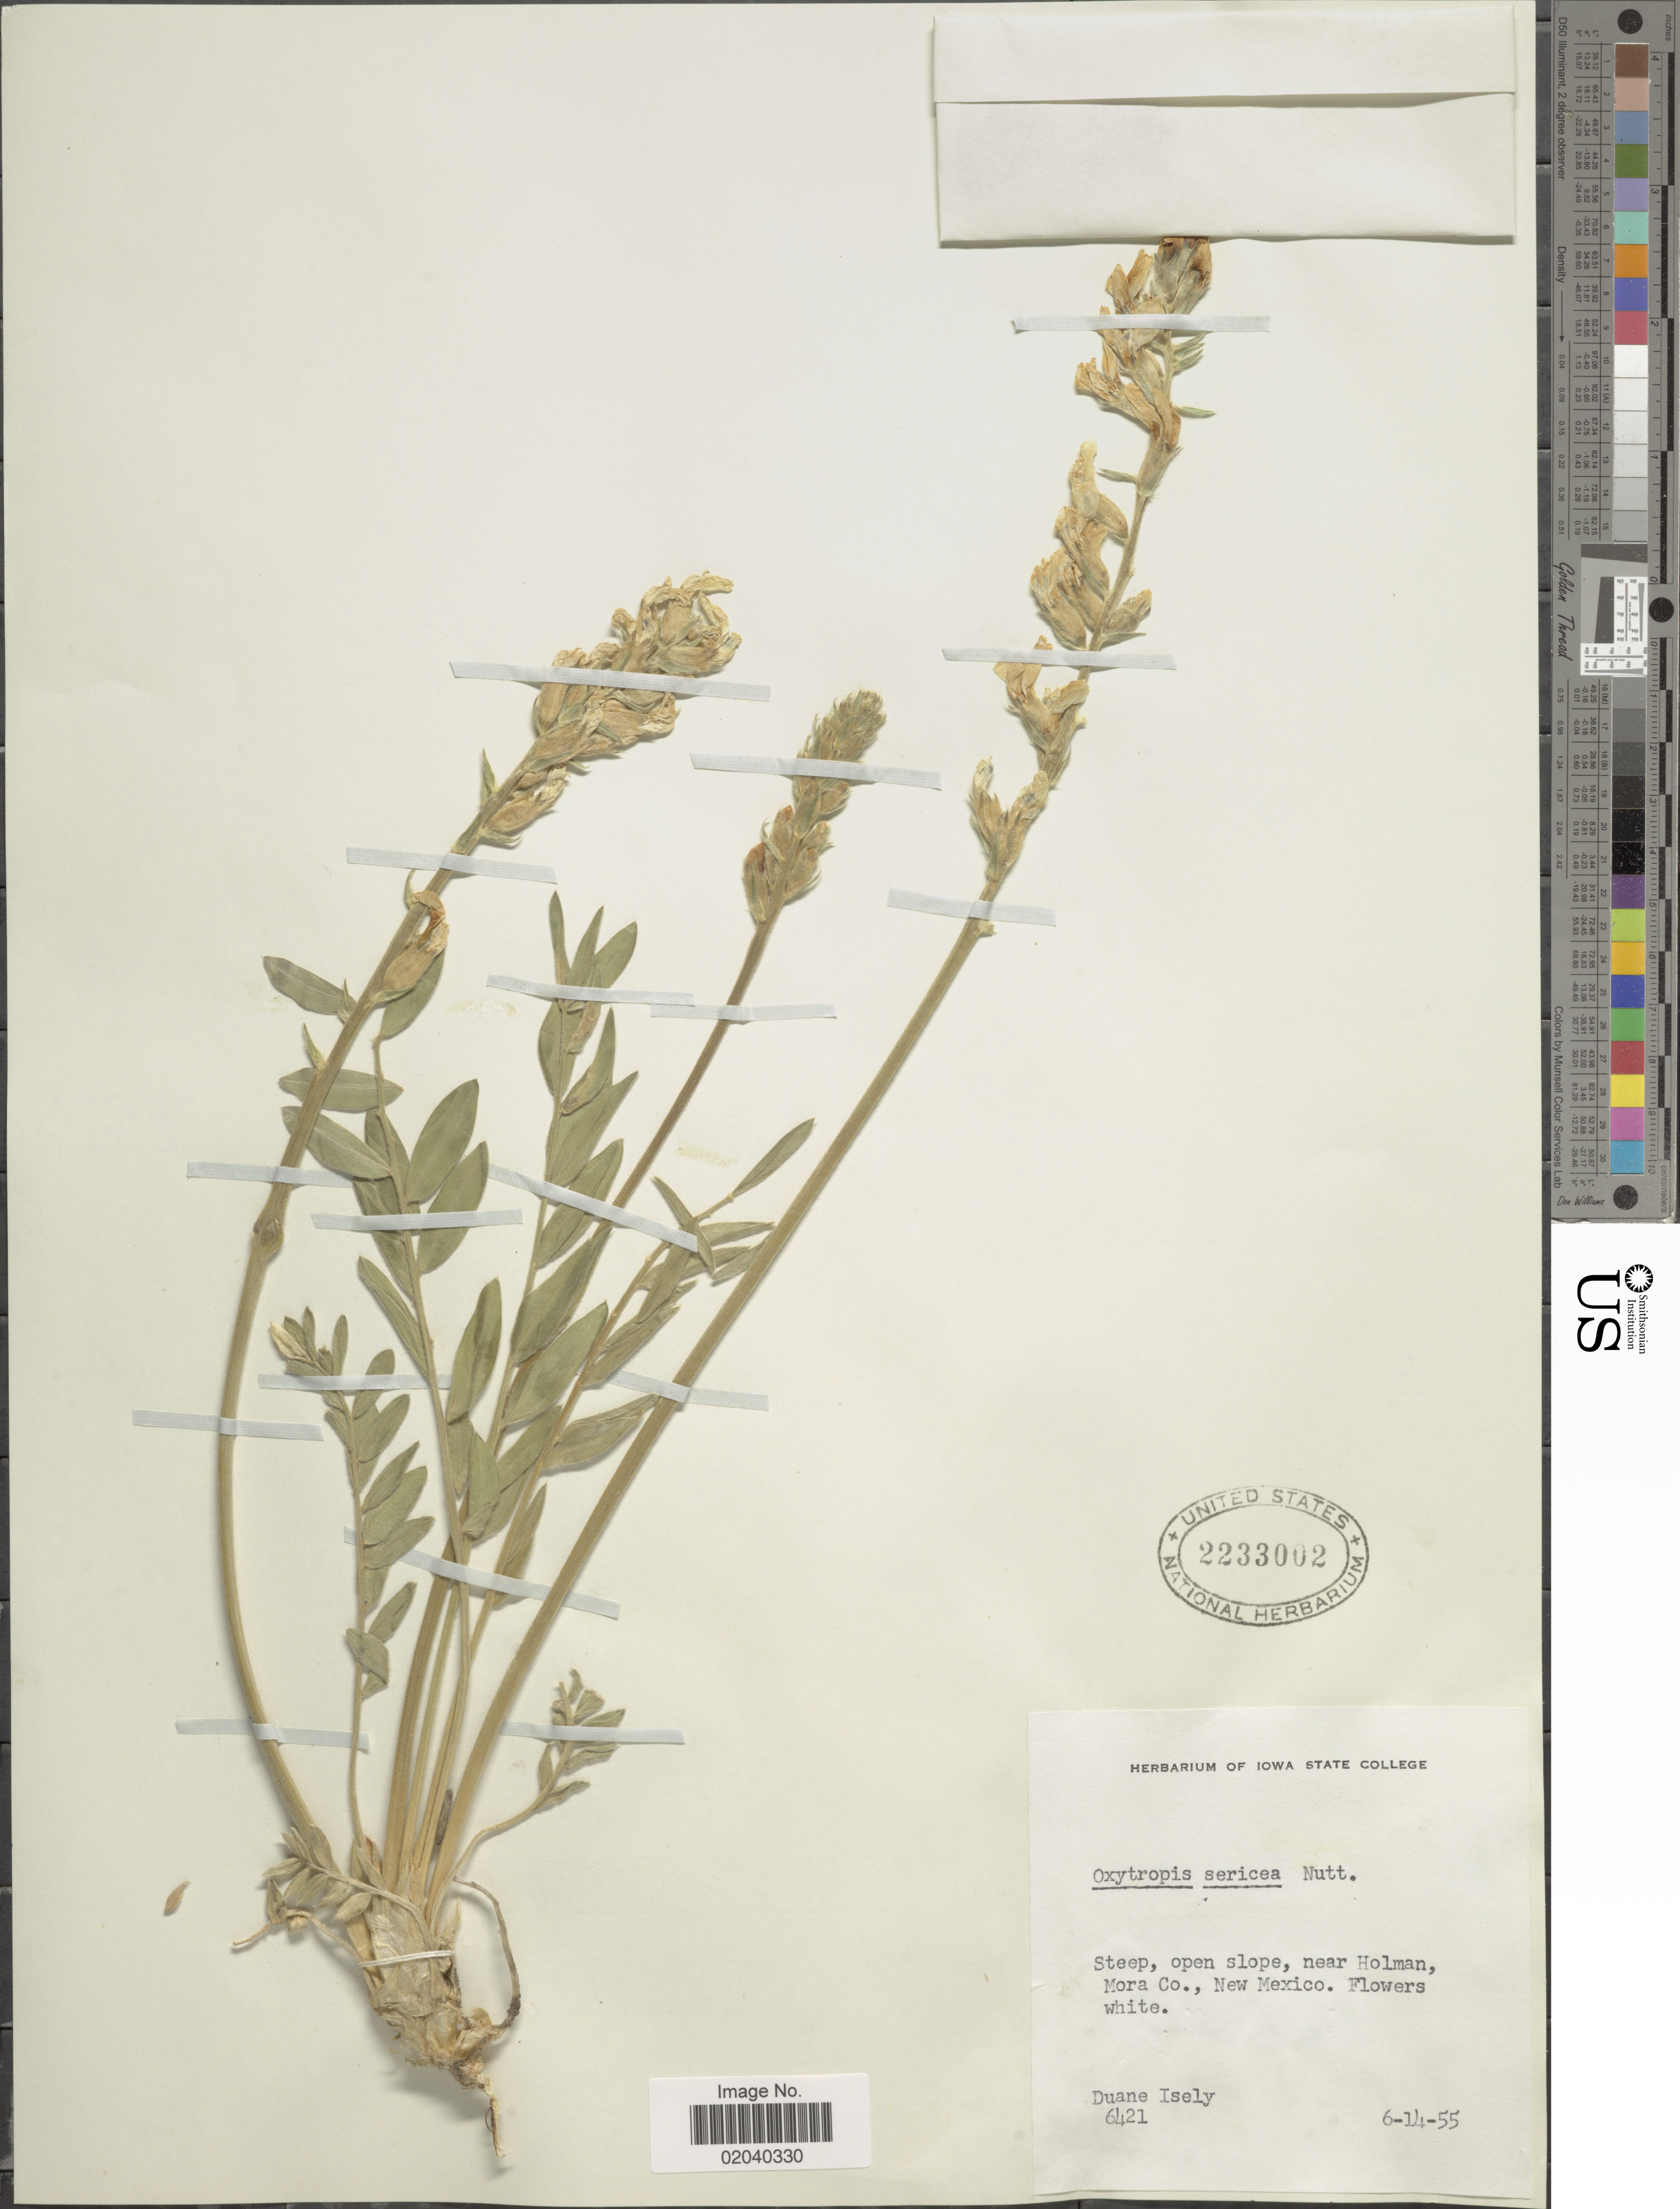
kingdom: Plantae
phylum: Tracheophyta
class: Magnoliopsida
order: Fabales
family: Fabaceae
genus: Oxytropis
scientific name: Oxytropis sericea var. sericea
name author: Nutt.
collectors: D. Isely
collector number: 6421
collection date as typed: Transcribed d/m/y: 14/6/55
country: United States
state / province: New Mexico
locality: Steep, open slope, near Holman, Mora Co.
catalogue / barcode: US 2233002